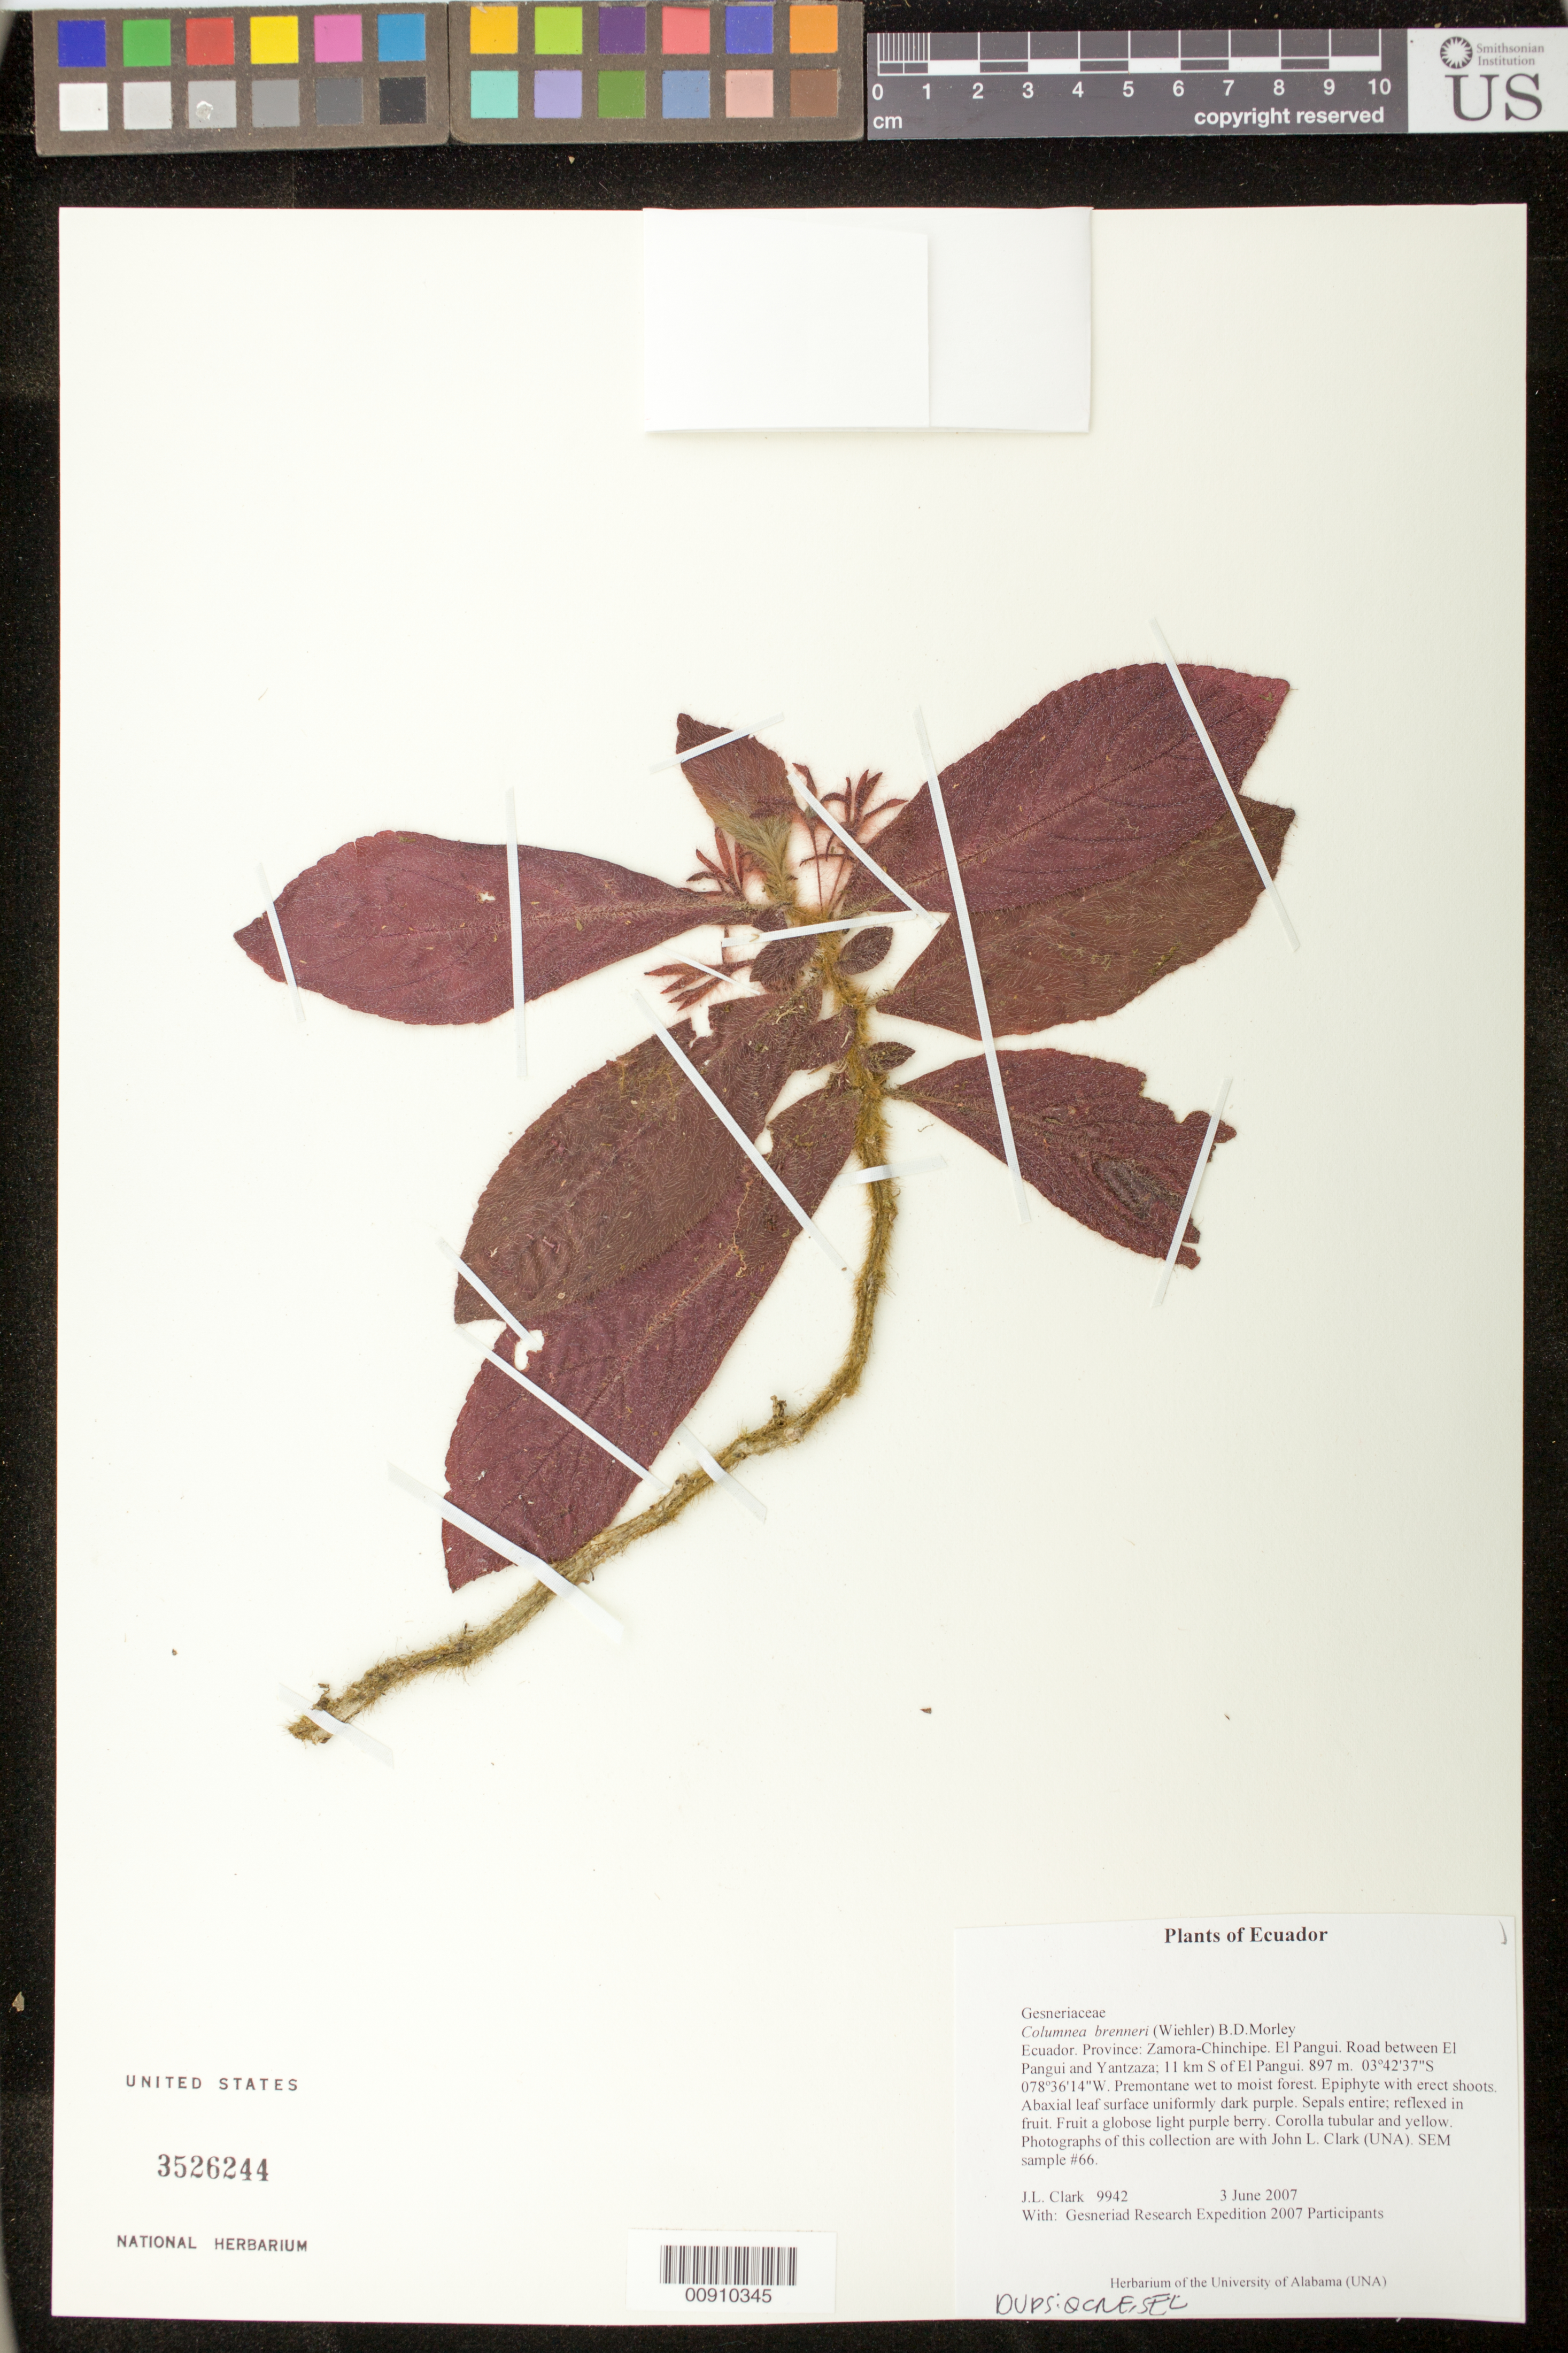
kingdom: Plantae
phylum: Tracheophyta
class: Magnoliopsida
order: Lamiales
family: Gesneriaceae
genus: Columnea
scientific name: Columnea brenneri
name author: (Wiehler) B.D. Morley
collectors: J. L. Clark & Gesneriad Research Expedition 2007 Participants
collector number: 9942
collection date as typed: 03 Jun 2007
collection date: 2007-06-03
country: Ecuador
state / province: Zamora-Chinchipe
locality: El Pangui. Road between El Pangui and Yantzaza; 11 km S of El Pangui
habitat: Premontane wet to moist forest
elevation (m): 897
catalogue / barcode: US 3526244